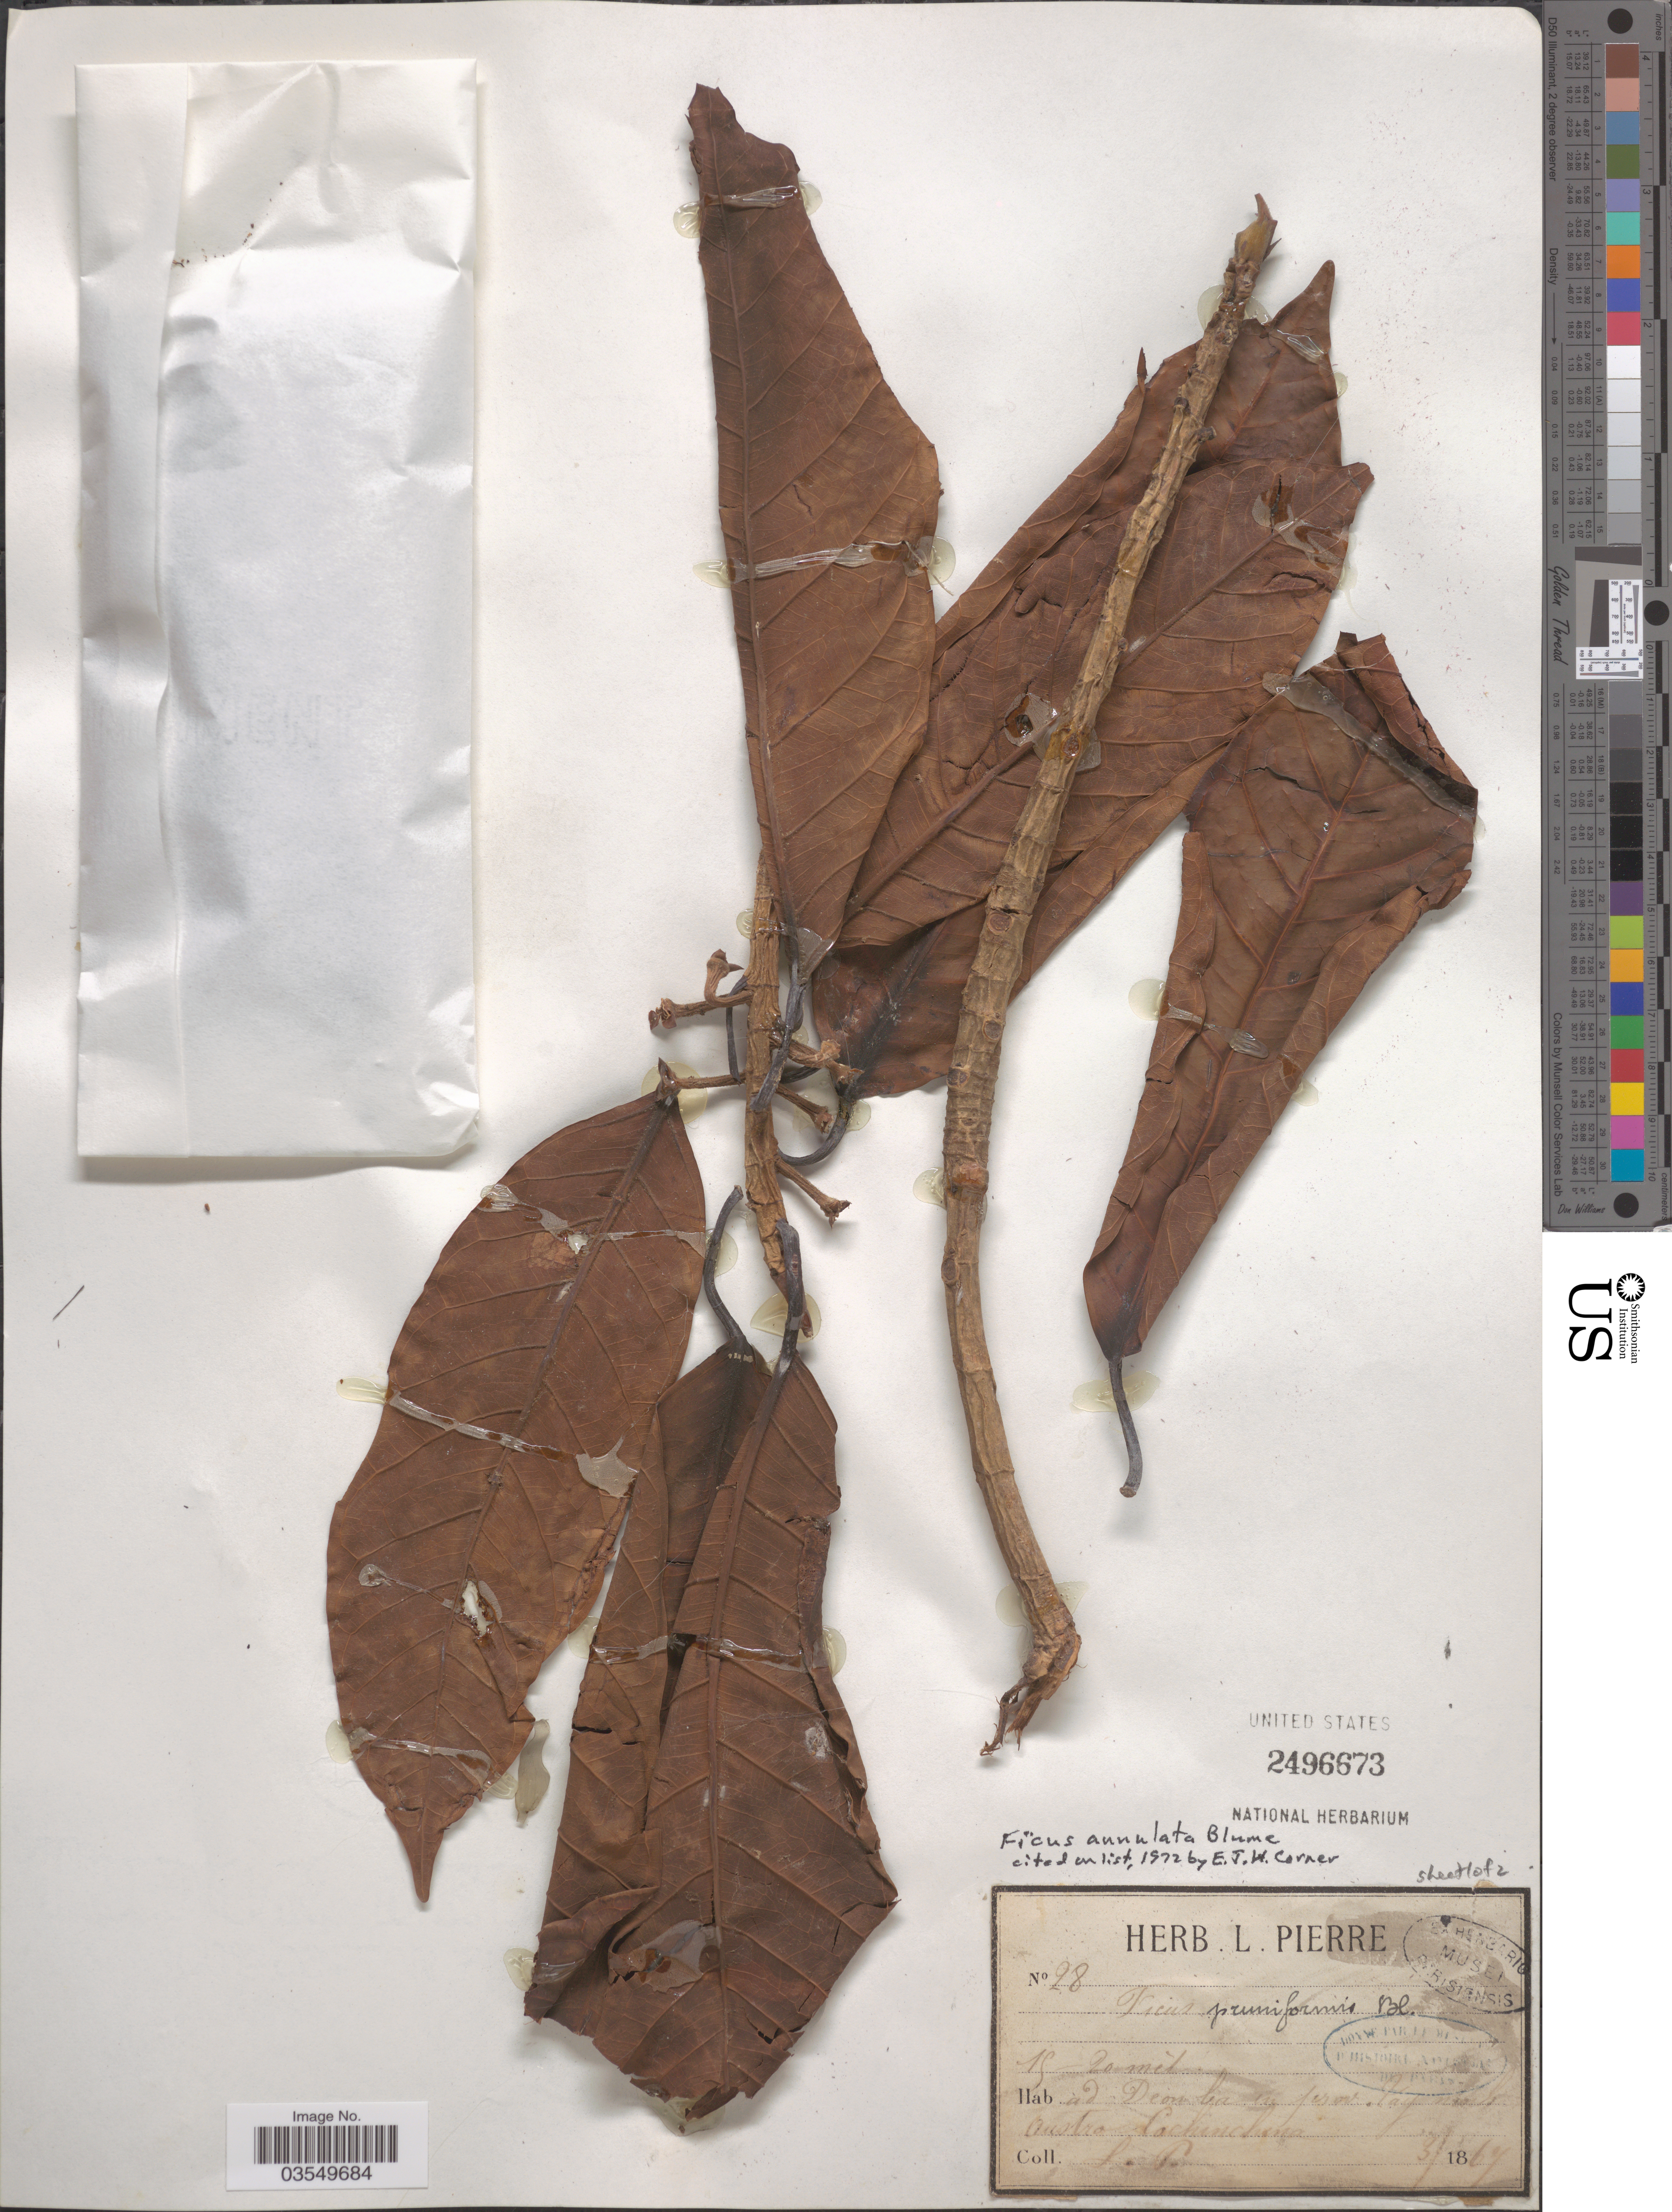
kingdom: Plantae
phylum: Tracheophyta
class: Magnoliopsida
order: Rosales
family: Moraceae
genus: Ficus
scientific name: Ficus annulata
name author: Blume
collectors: L. Pierre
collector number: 28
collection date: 1867-03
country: Vietnam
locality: Ad Deon ! prov. ! austro-Cochinchina.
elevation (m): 15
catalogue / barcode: US 2496673